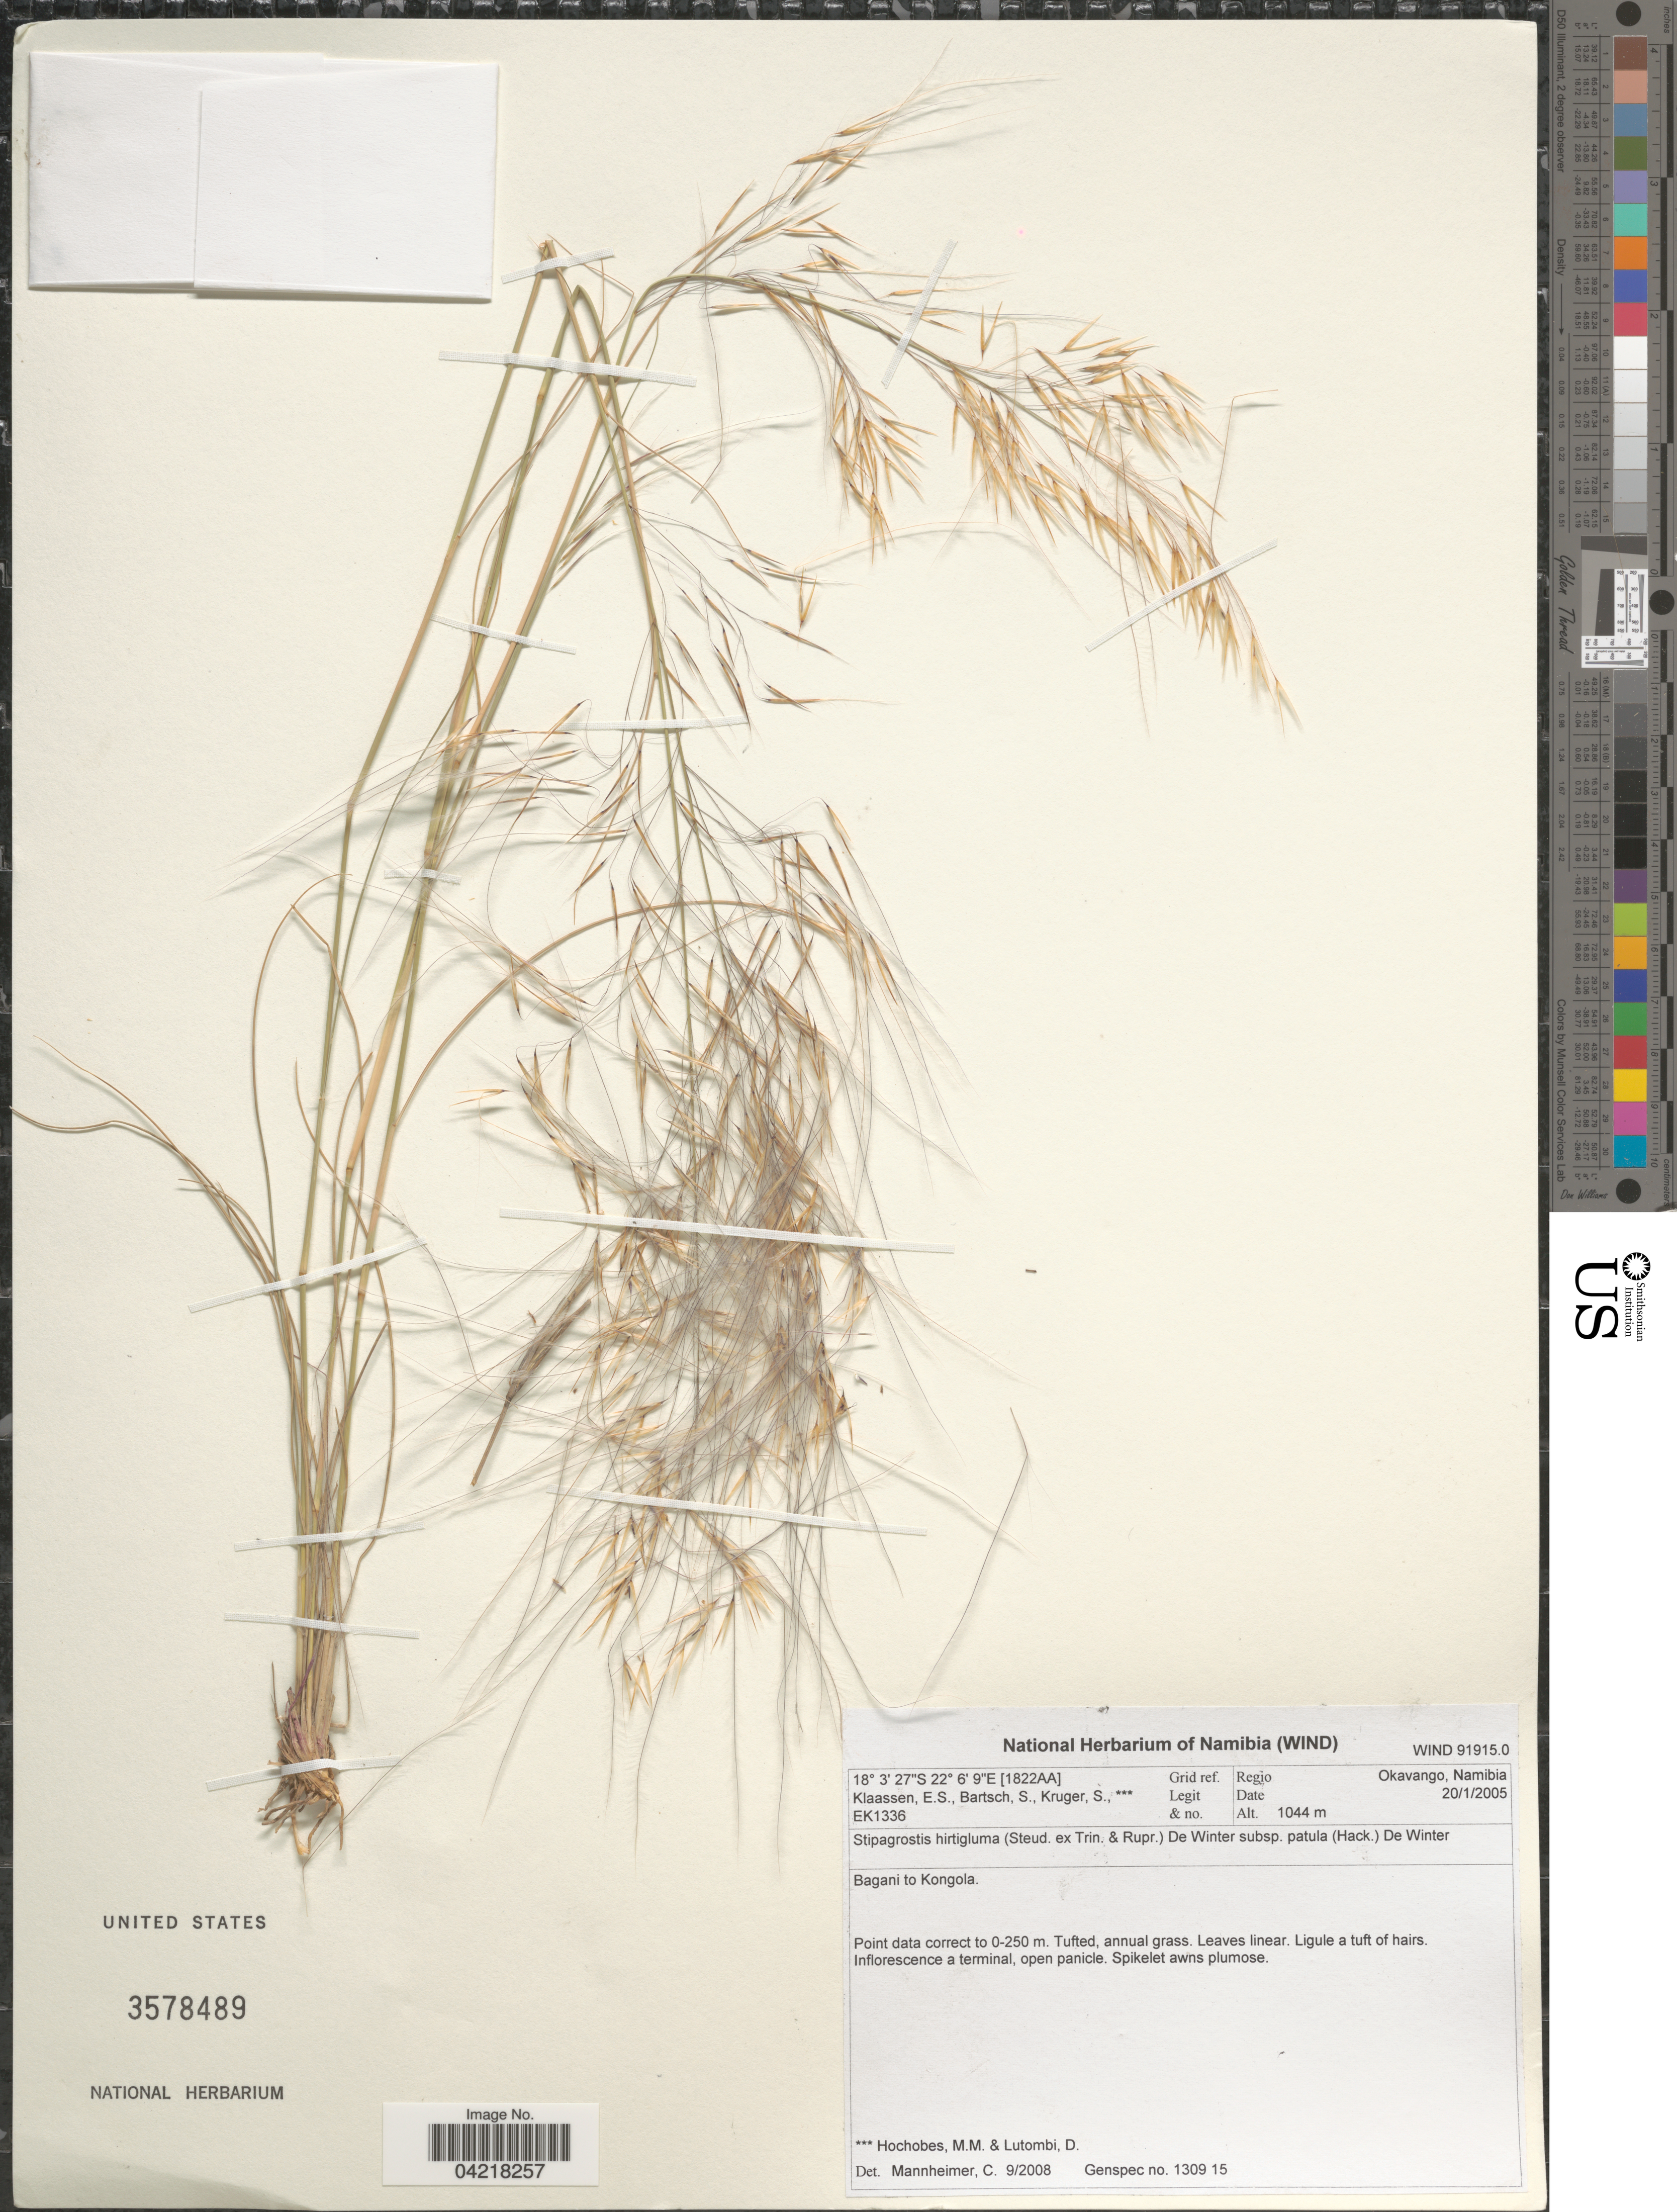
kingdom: Plantae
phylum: Tracheophyta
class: Liliopsida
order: Poales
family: Poaceae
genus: Stipagrostis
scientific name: Stipagrostis hirtigluma subsp. patula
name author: (Hack.) De Winter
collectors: E. S. Klaassen, S. Bartsch, S. Kruger, M. Hochobes & D. Lutombi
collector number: EK1336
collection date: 2005-01-20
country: Namibia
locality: Okavango. Bagani to Kongola. [1822AA] Grid ref. Regio Okavango, Namibia.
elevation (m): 1044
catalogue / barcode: US 3578489